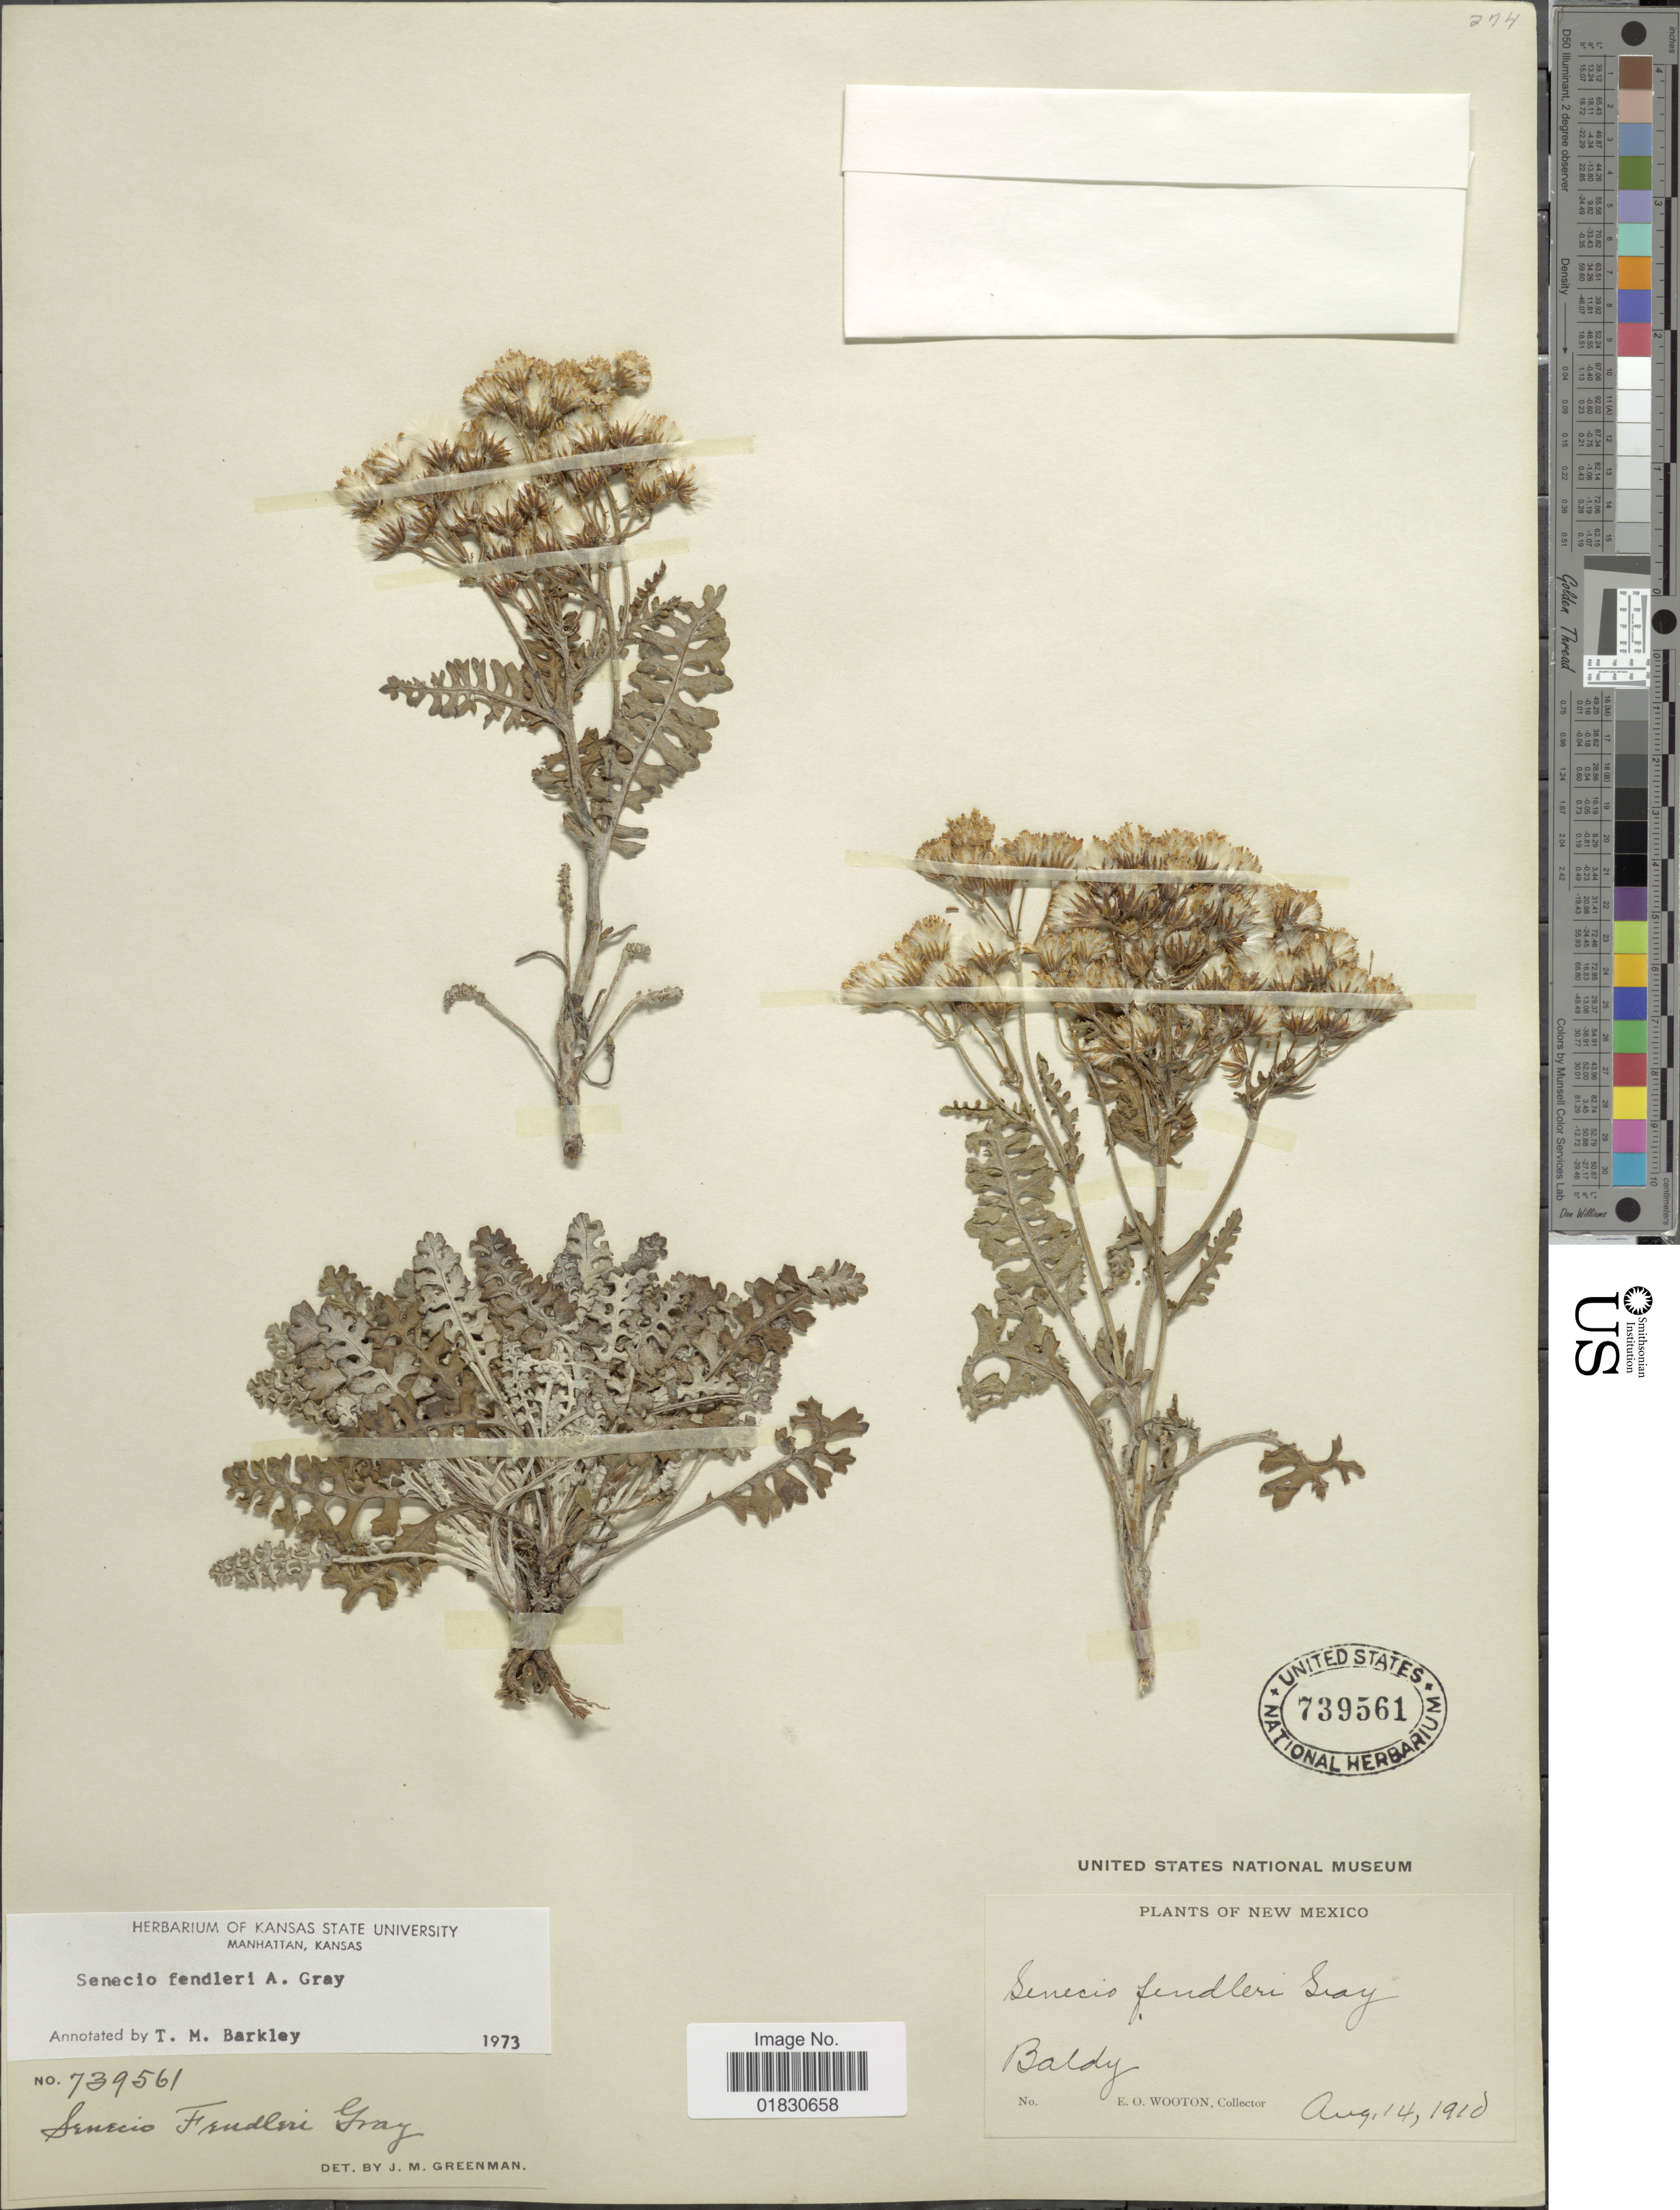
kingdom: Plantae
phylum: Tracheophyta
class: Magnoliopsida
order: Asterales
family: Asteraceae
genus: Packera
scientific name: Packera fendleri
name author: (A. Gray) W.A. Weber & Á. Löve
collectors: E. O. Wooton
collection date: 1910-08-14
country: United States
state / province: New Mexico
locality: Baldy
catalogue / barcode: US 739561